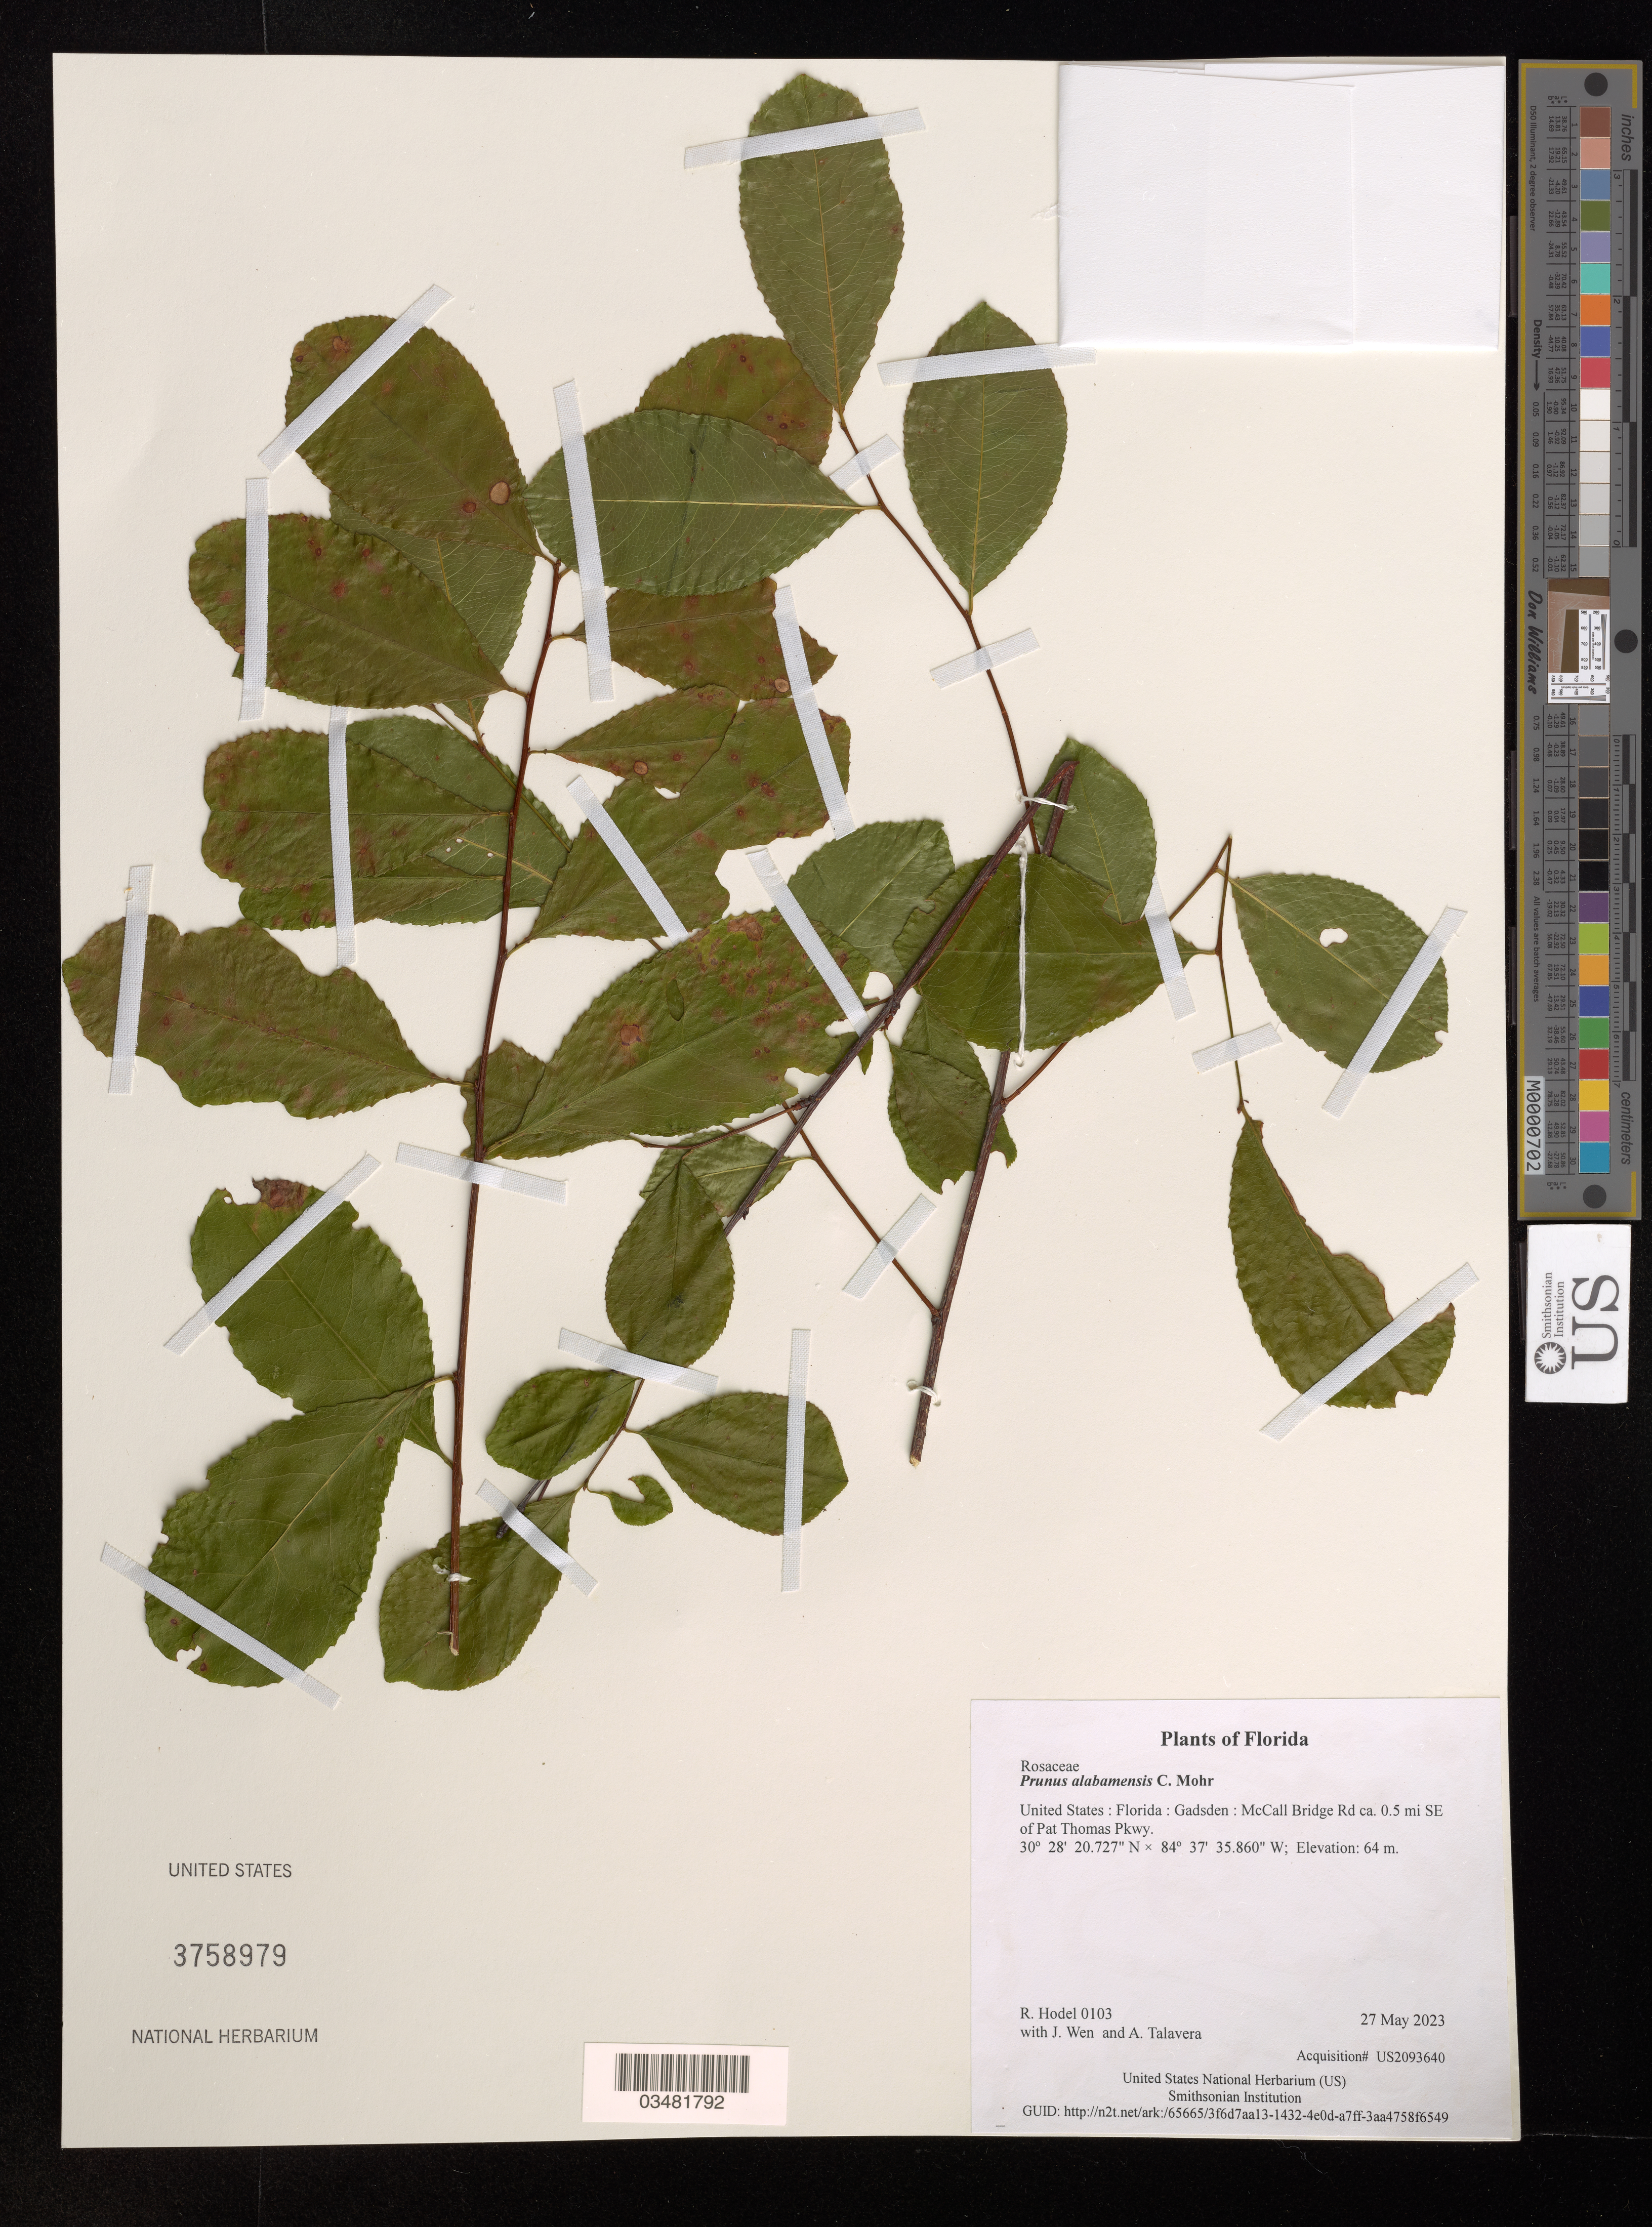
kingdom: Plantae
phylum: Tracheophyta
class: Magnoliopsida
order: Rosales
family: Rosaceae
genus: Prunus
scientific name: Prunus alabamensis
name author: C. Mohr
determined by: Hodel, Richard G. J.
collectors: R. Hodel, J. Wen & A. Talavera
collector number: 0103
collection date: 2023-05-27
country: United States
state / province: Florida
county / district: Gadsden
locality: McCall Bridge Rd ca. 0.5 mi SE of Pat Thomas Pkwy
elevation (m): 64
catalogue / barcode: US 3758979